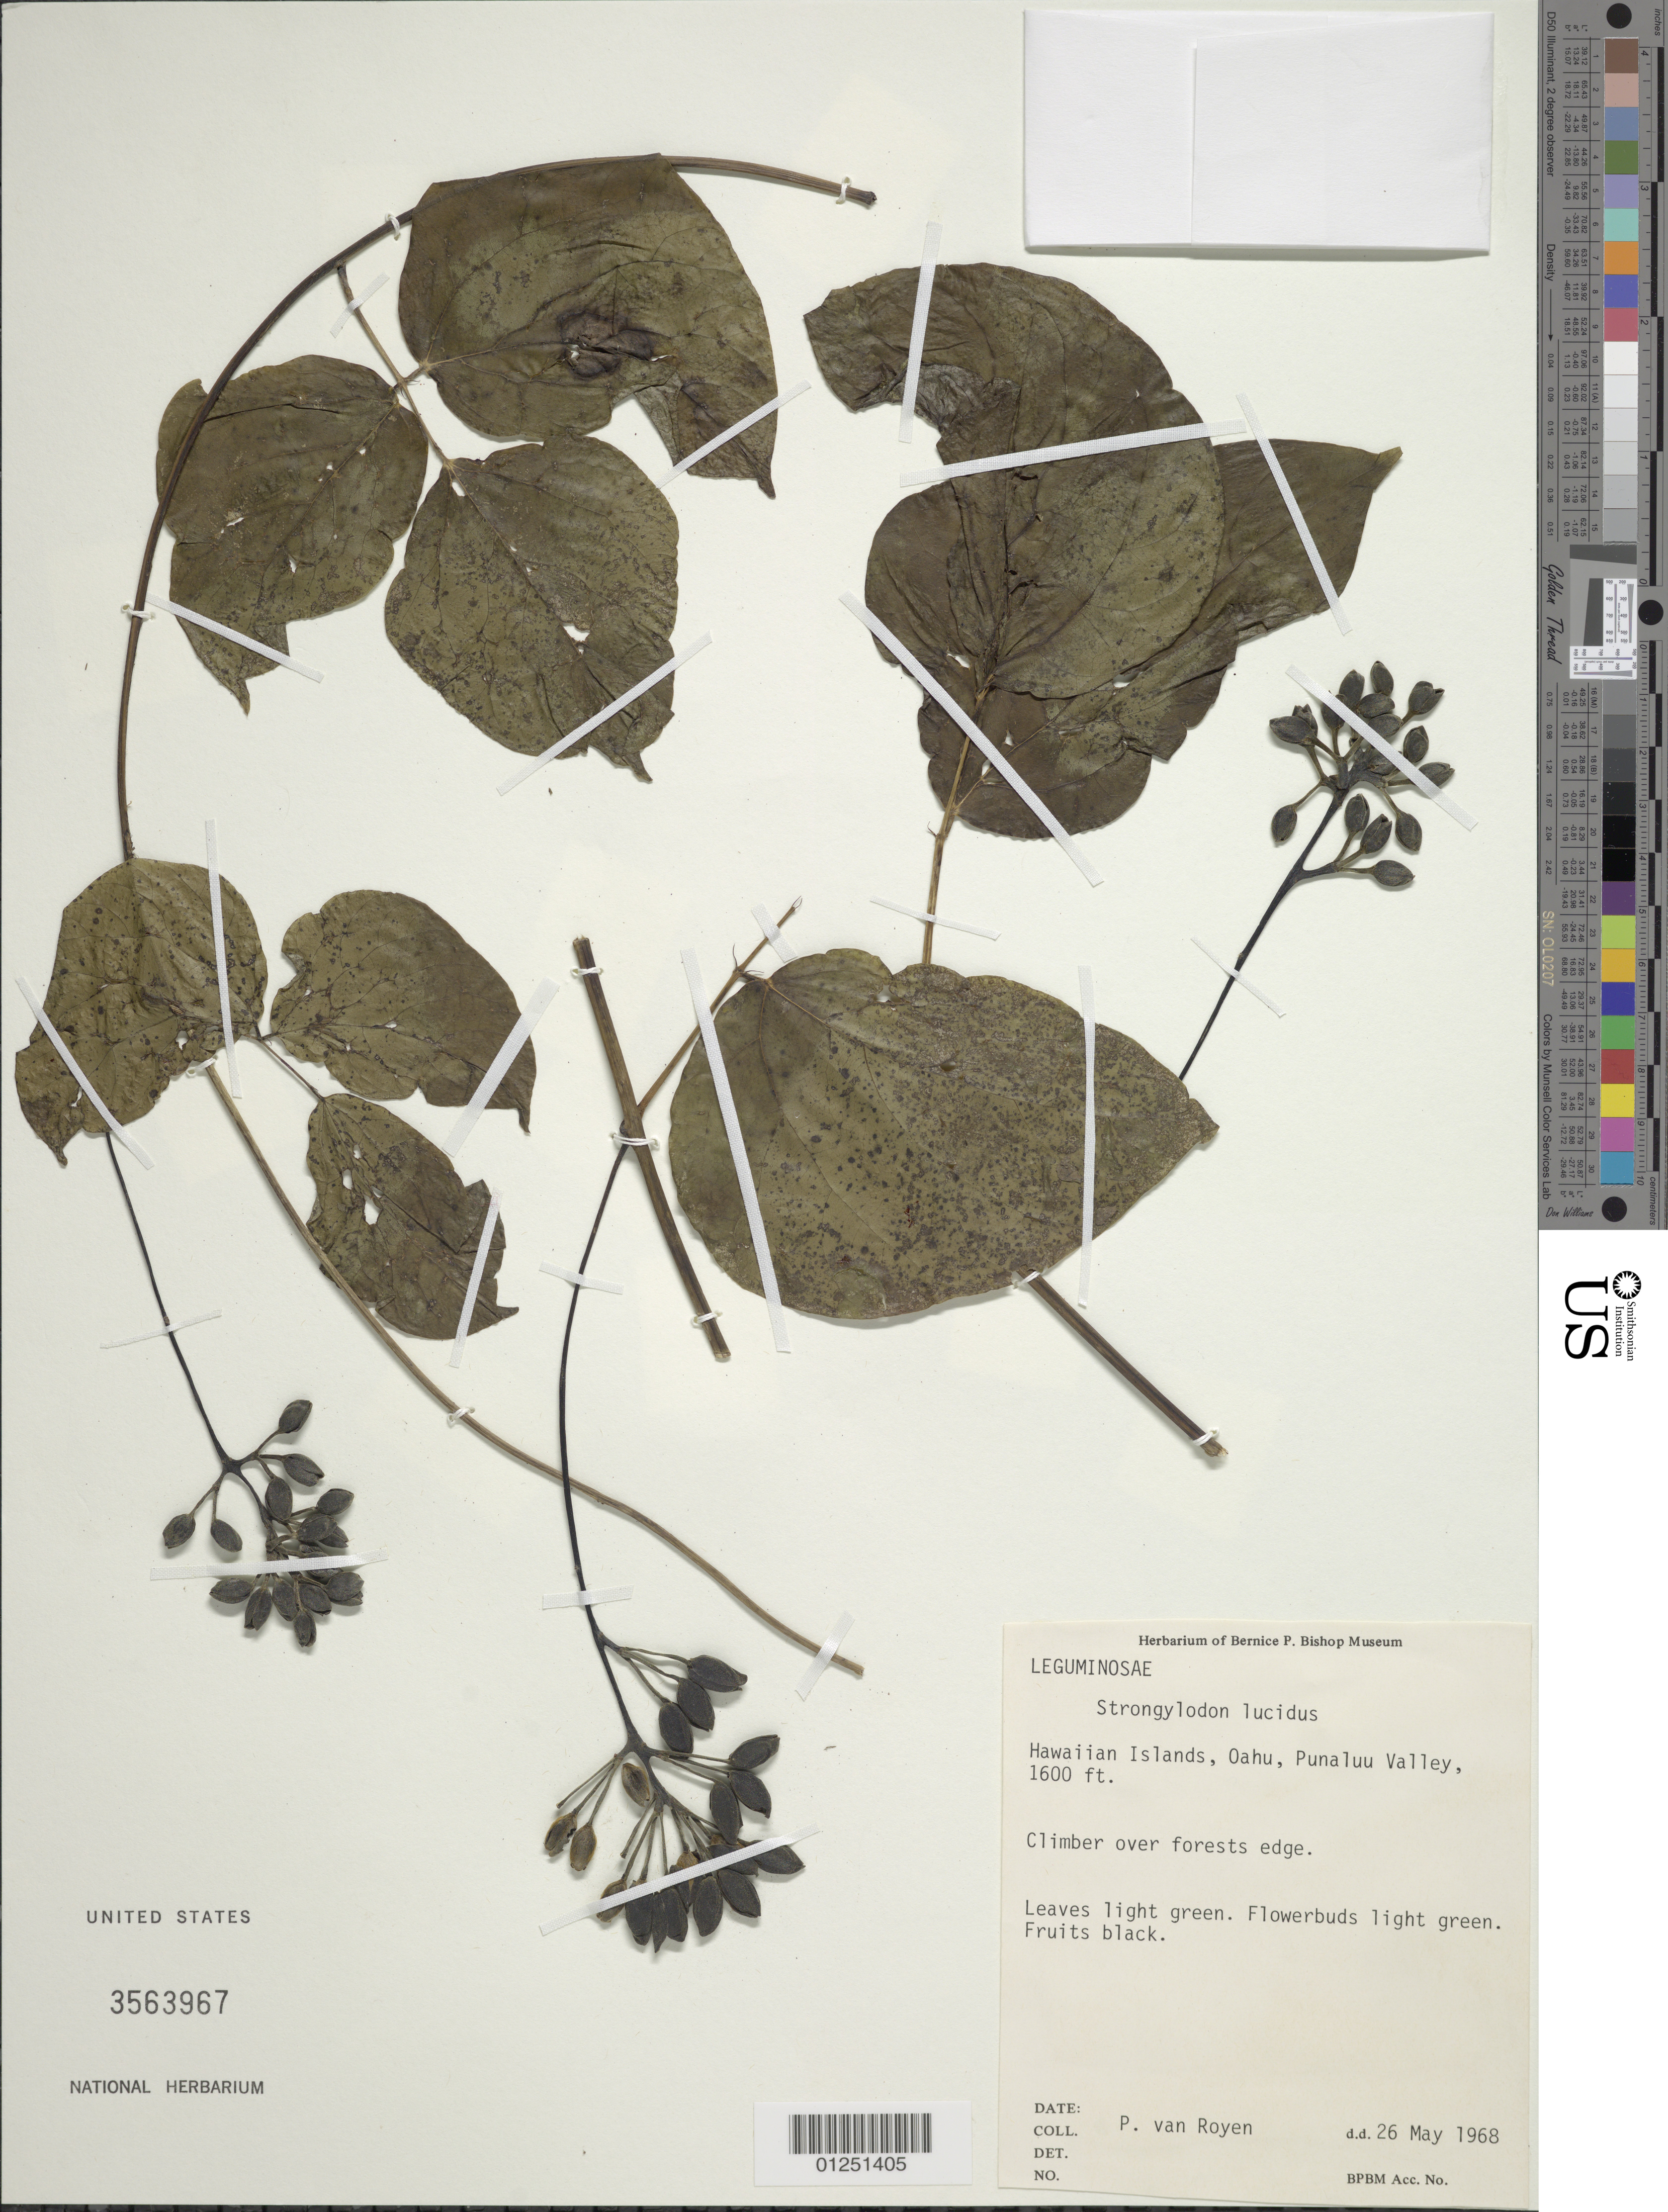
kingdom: Plantae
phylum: Tracheophyta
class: Magnoliopsida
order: Fabales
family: Fabaceae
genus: Strongylodon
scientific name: Strongylodon lucidus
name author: (G. Forst.) Seem.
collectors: P. van Royen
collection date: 1968-05-26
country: United States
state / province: Hawaii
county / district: Honolulu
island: Oahu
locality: Punaluu Valley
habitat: Forests edge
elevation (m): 488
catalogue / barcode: US 3563967